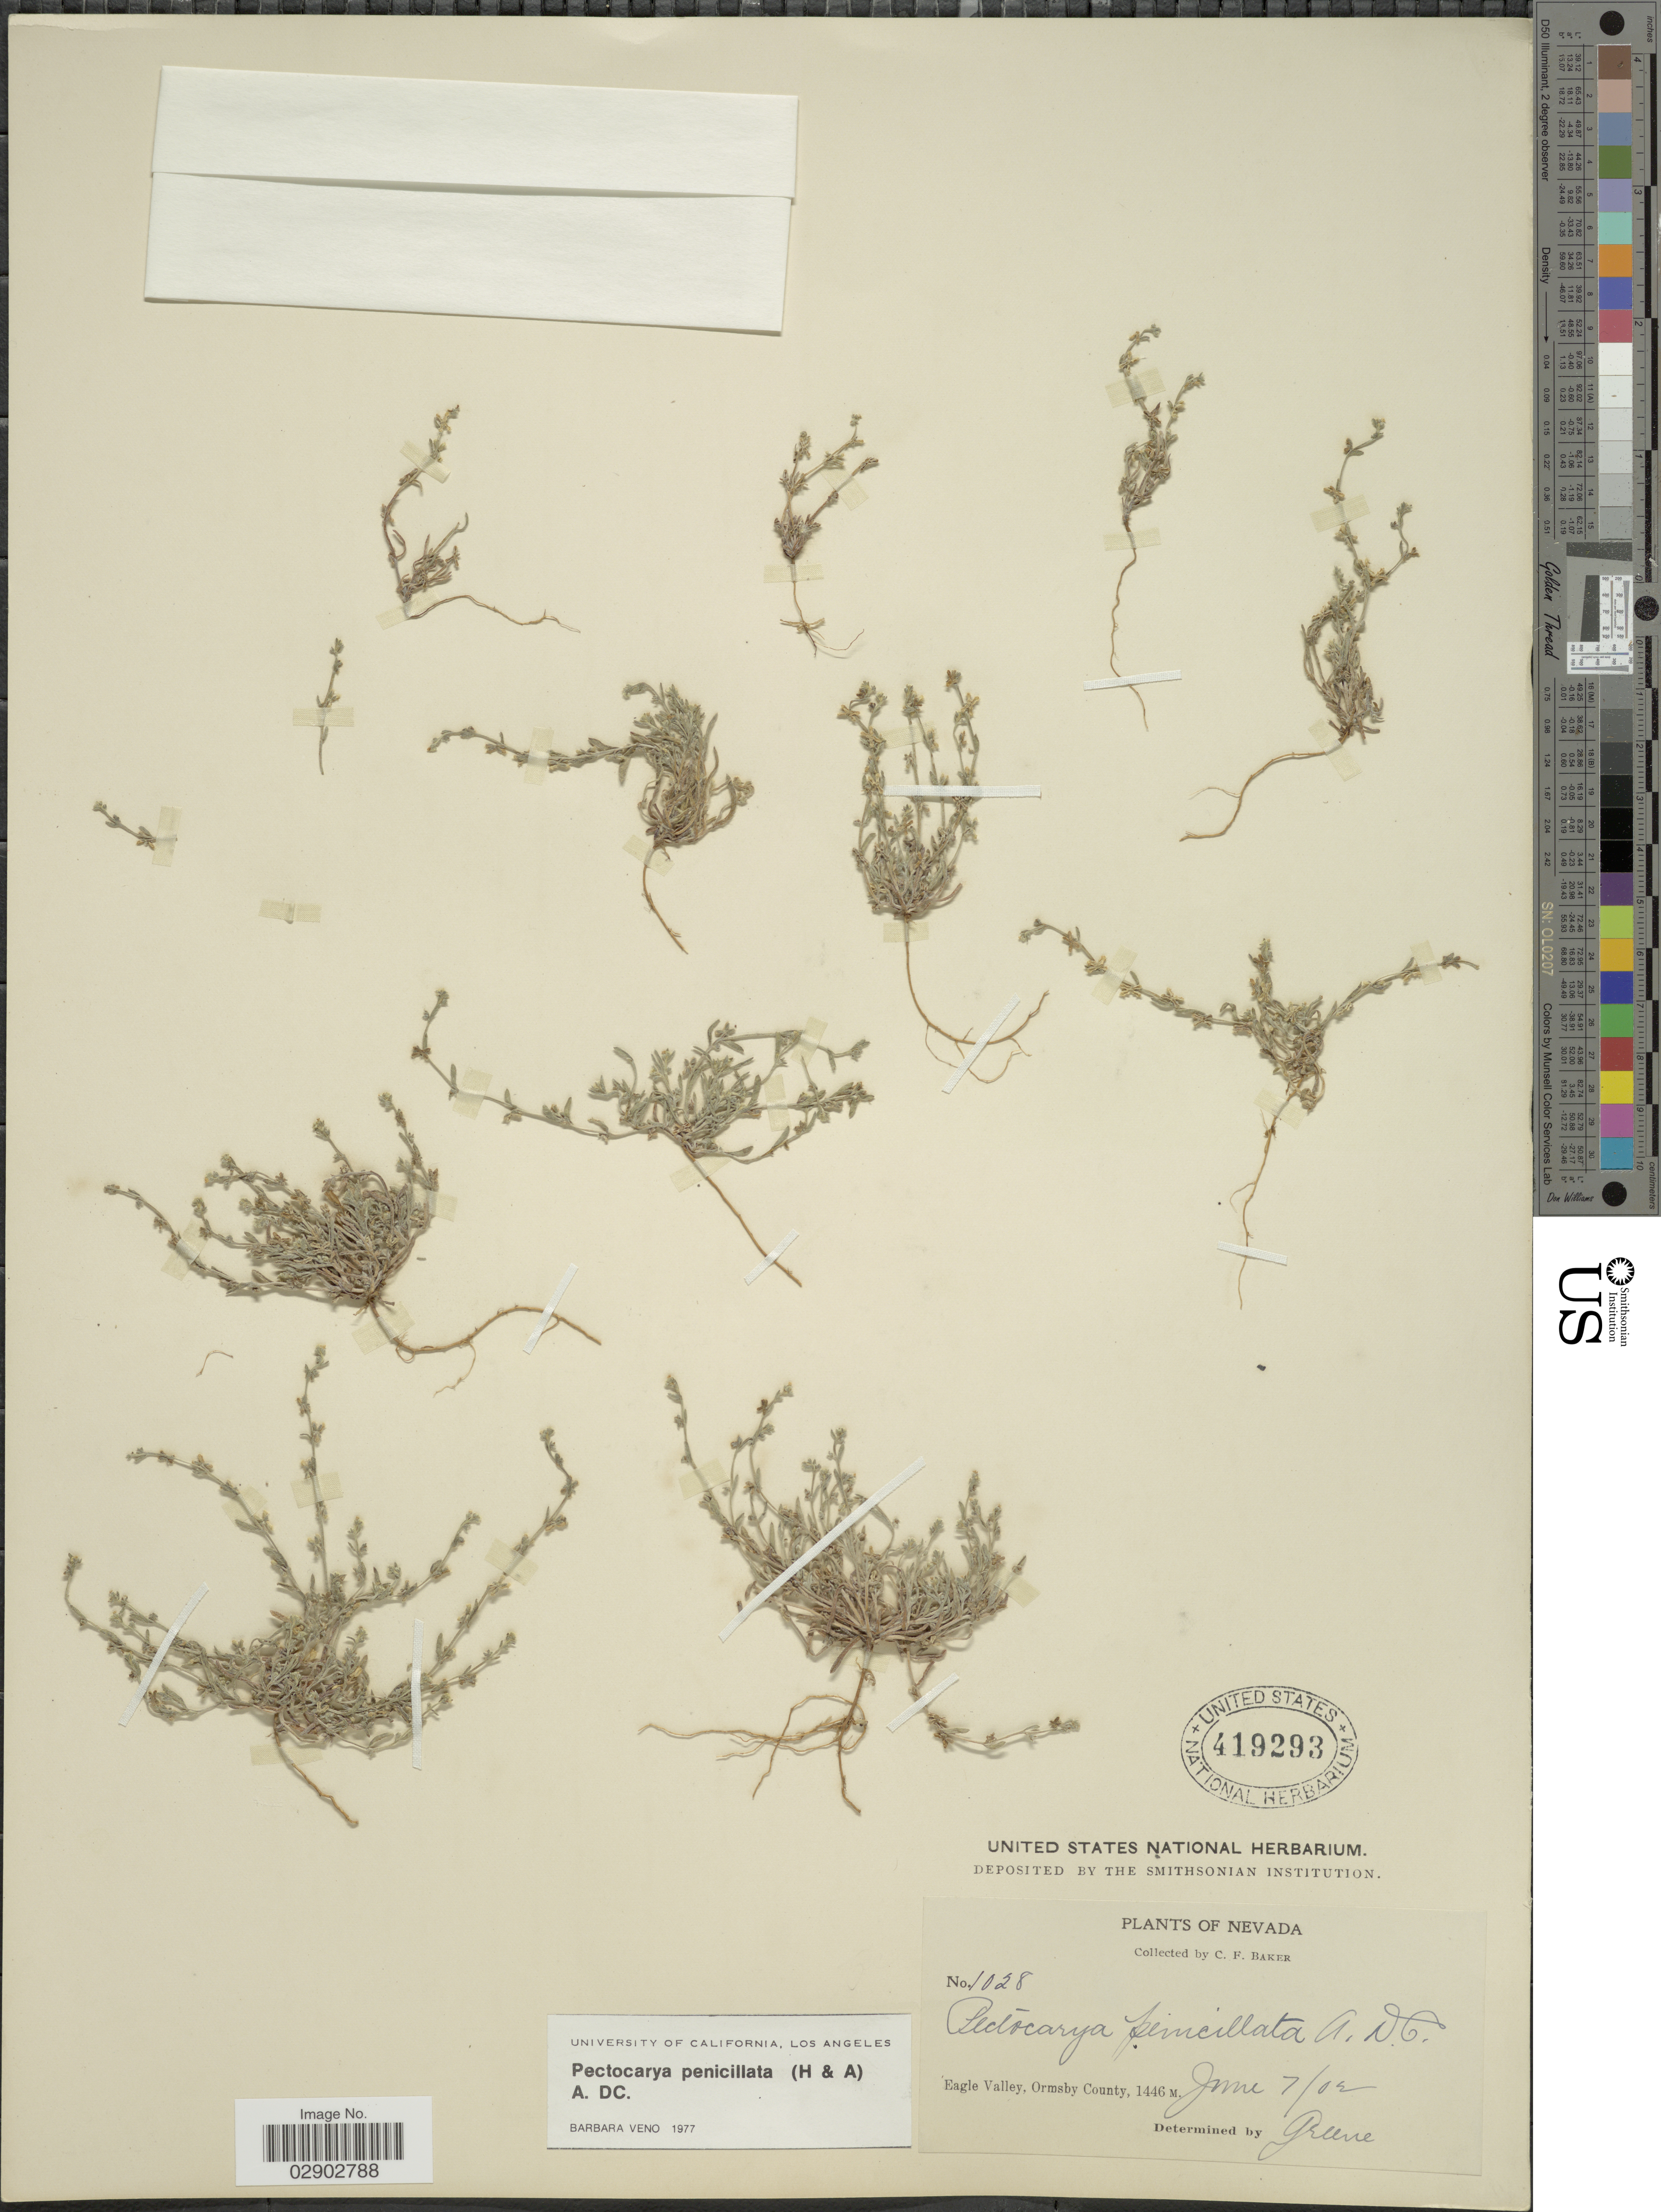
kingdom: Plantae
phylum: Tracheophyta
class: Magnoliopsida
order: Boraginales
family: Boraginaceae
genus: Pectocarya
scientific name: Pectocarya penicillata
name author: Hook. & Arn.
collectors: C. F. Baker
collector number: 1028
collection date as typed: Transcribed d/m/y: 7/6/2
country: United States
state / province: Nevada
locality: Eagle Valley, Ormsby County.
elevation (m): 1446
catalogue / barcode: US 419293